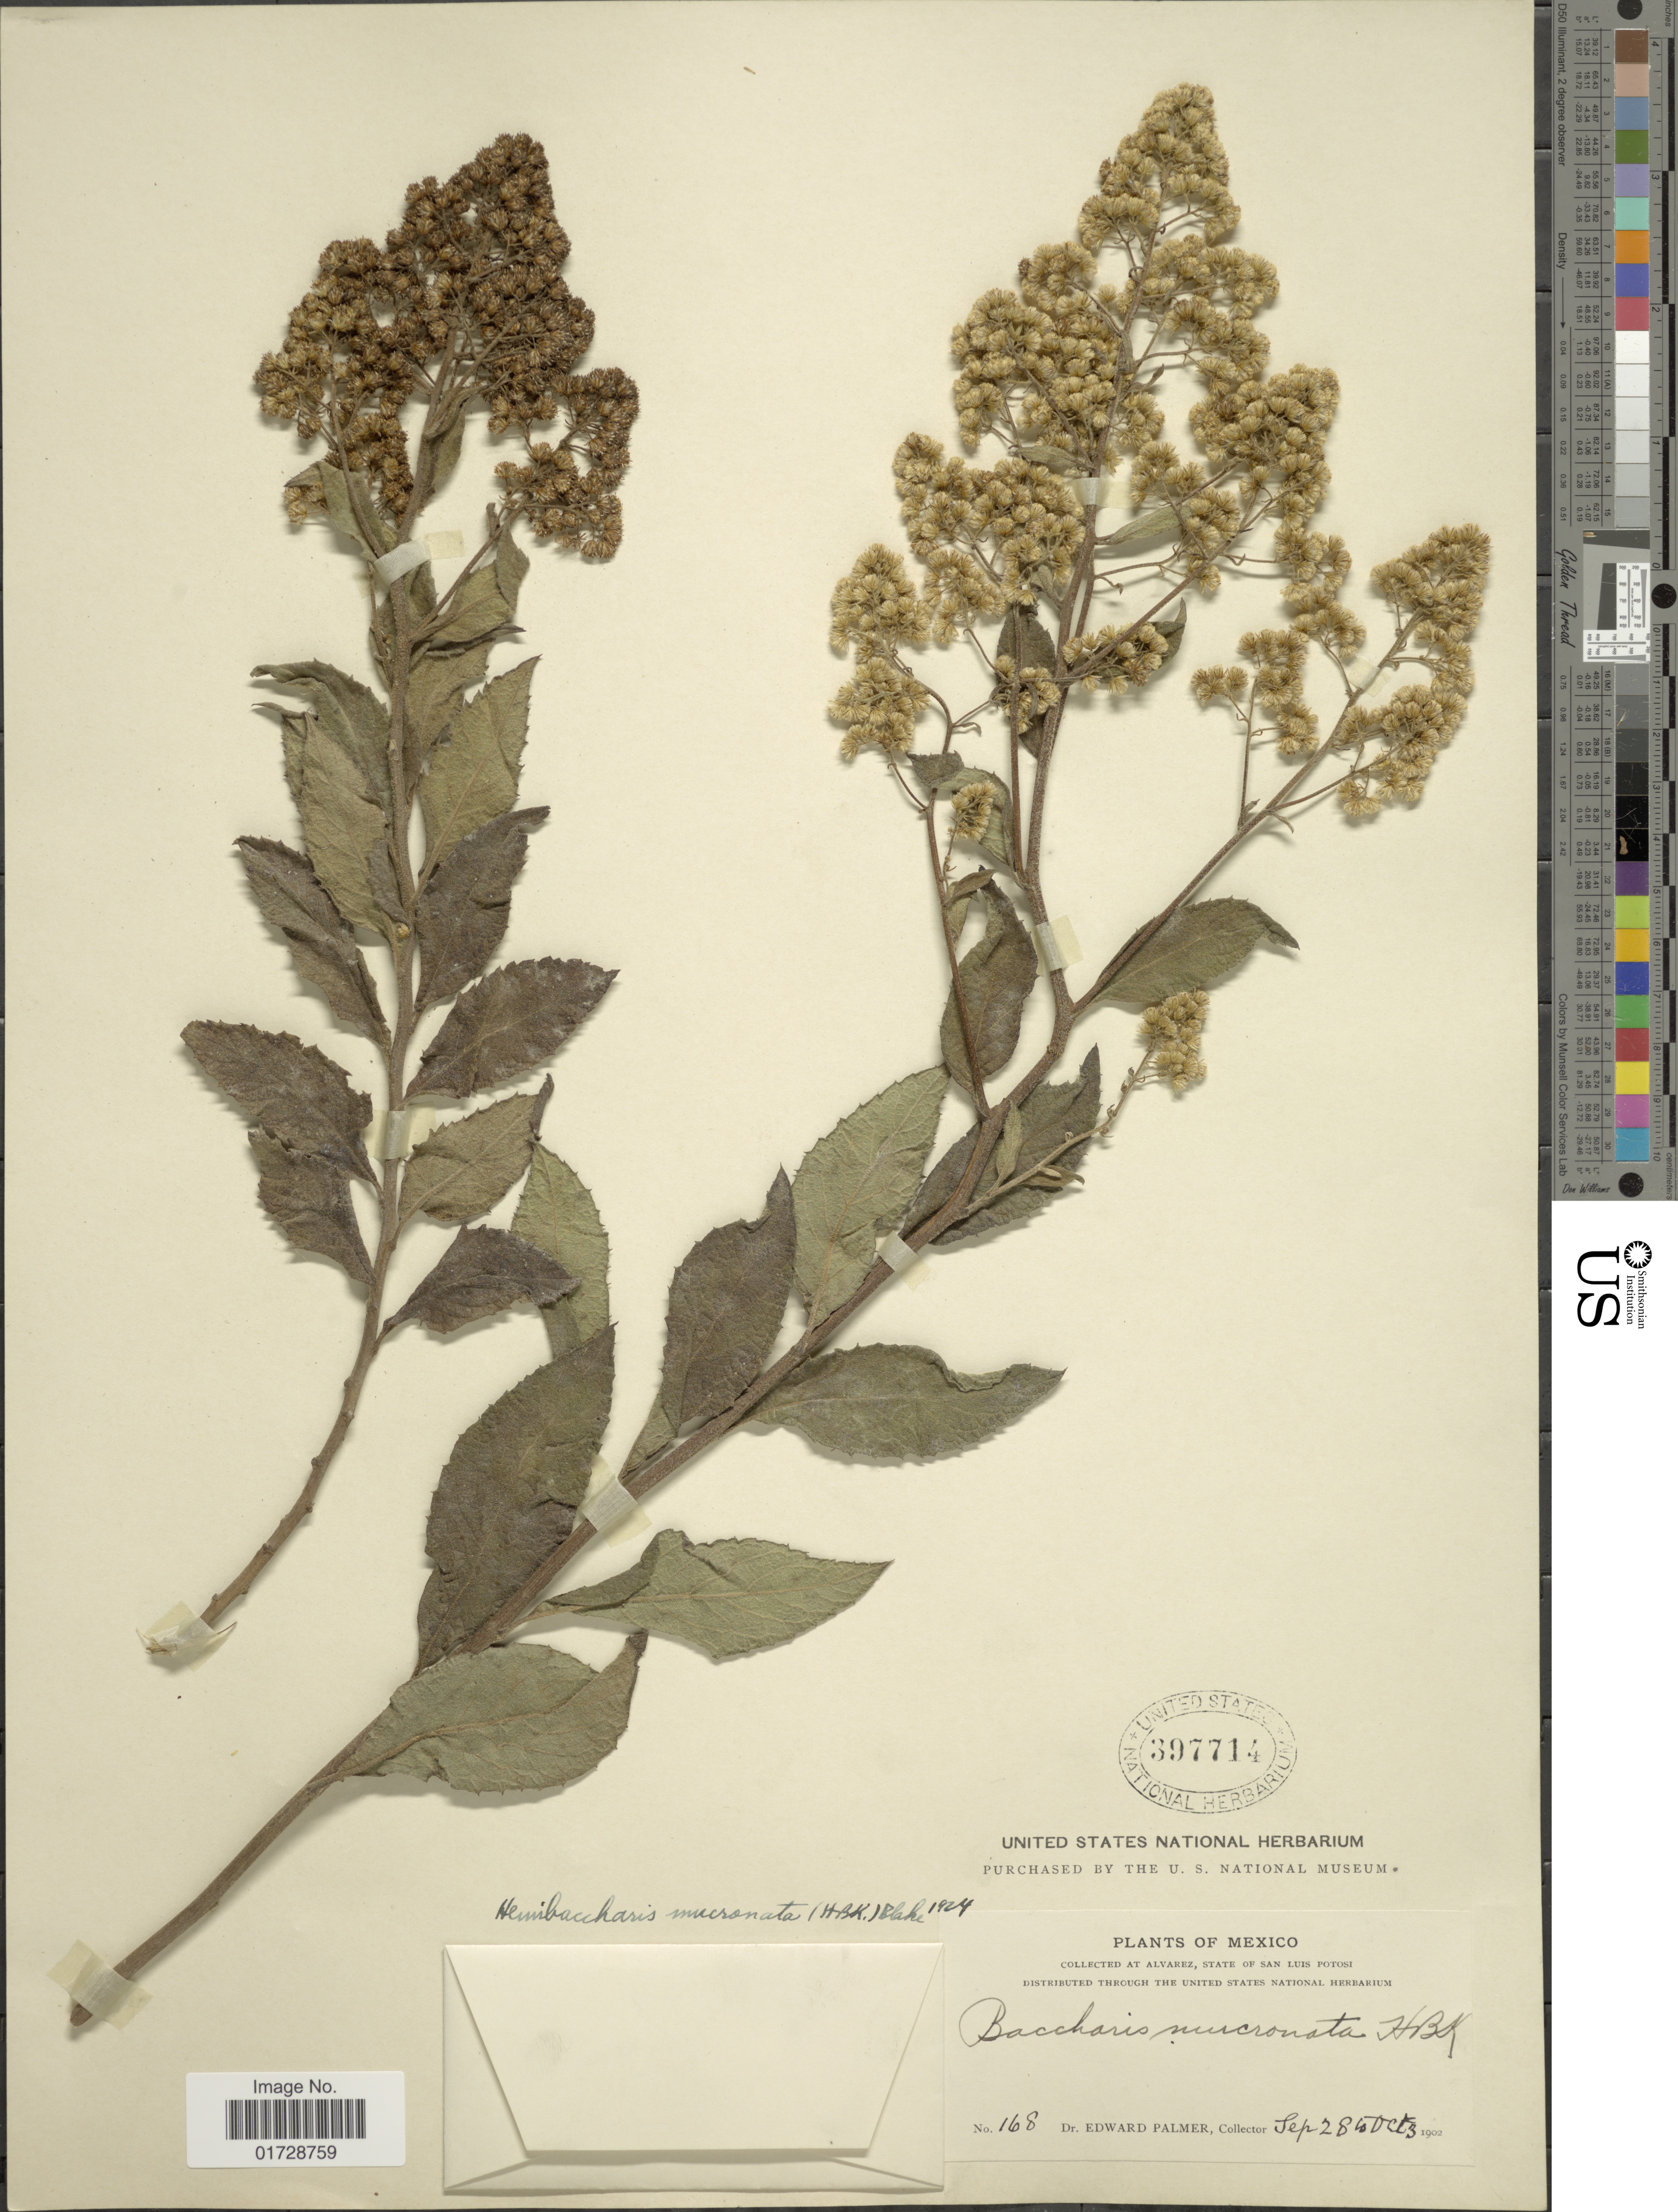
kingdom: Plantae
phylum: Tracheophyta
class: Magnoliopsida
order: Asterales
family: Asteraceae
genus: Archibaccharis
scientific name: Archibaccharis serratifolia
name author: (Kunth) S.F. Blake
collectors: E. Palmer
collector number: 168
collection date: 1902-09-28/1902-10-03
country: Mexico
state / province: San Luis Potosí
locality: Alvarez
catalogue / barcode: US 397714